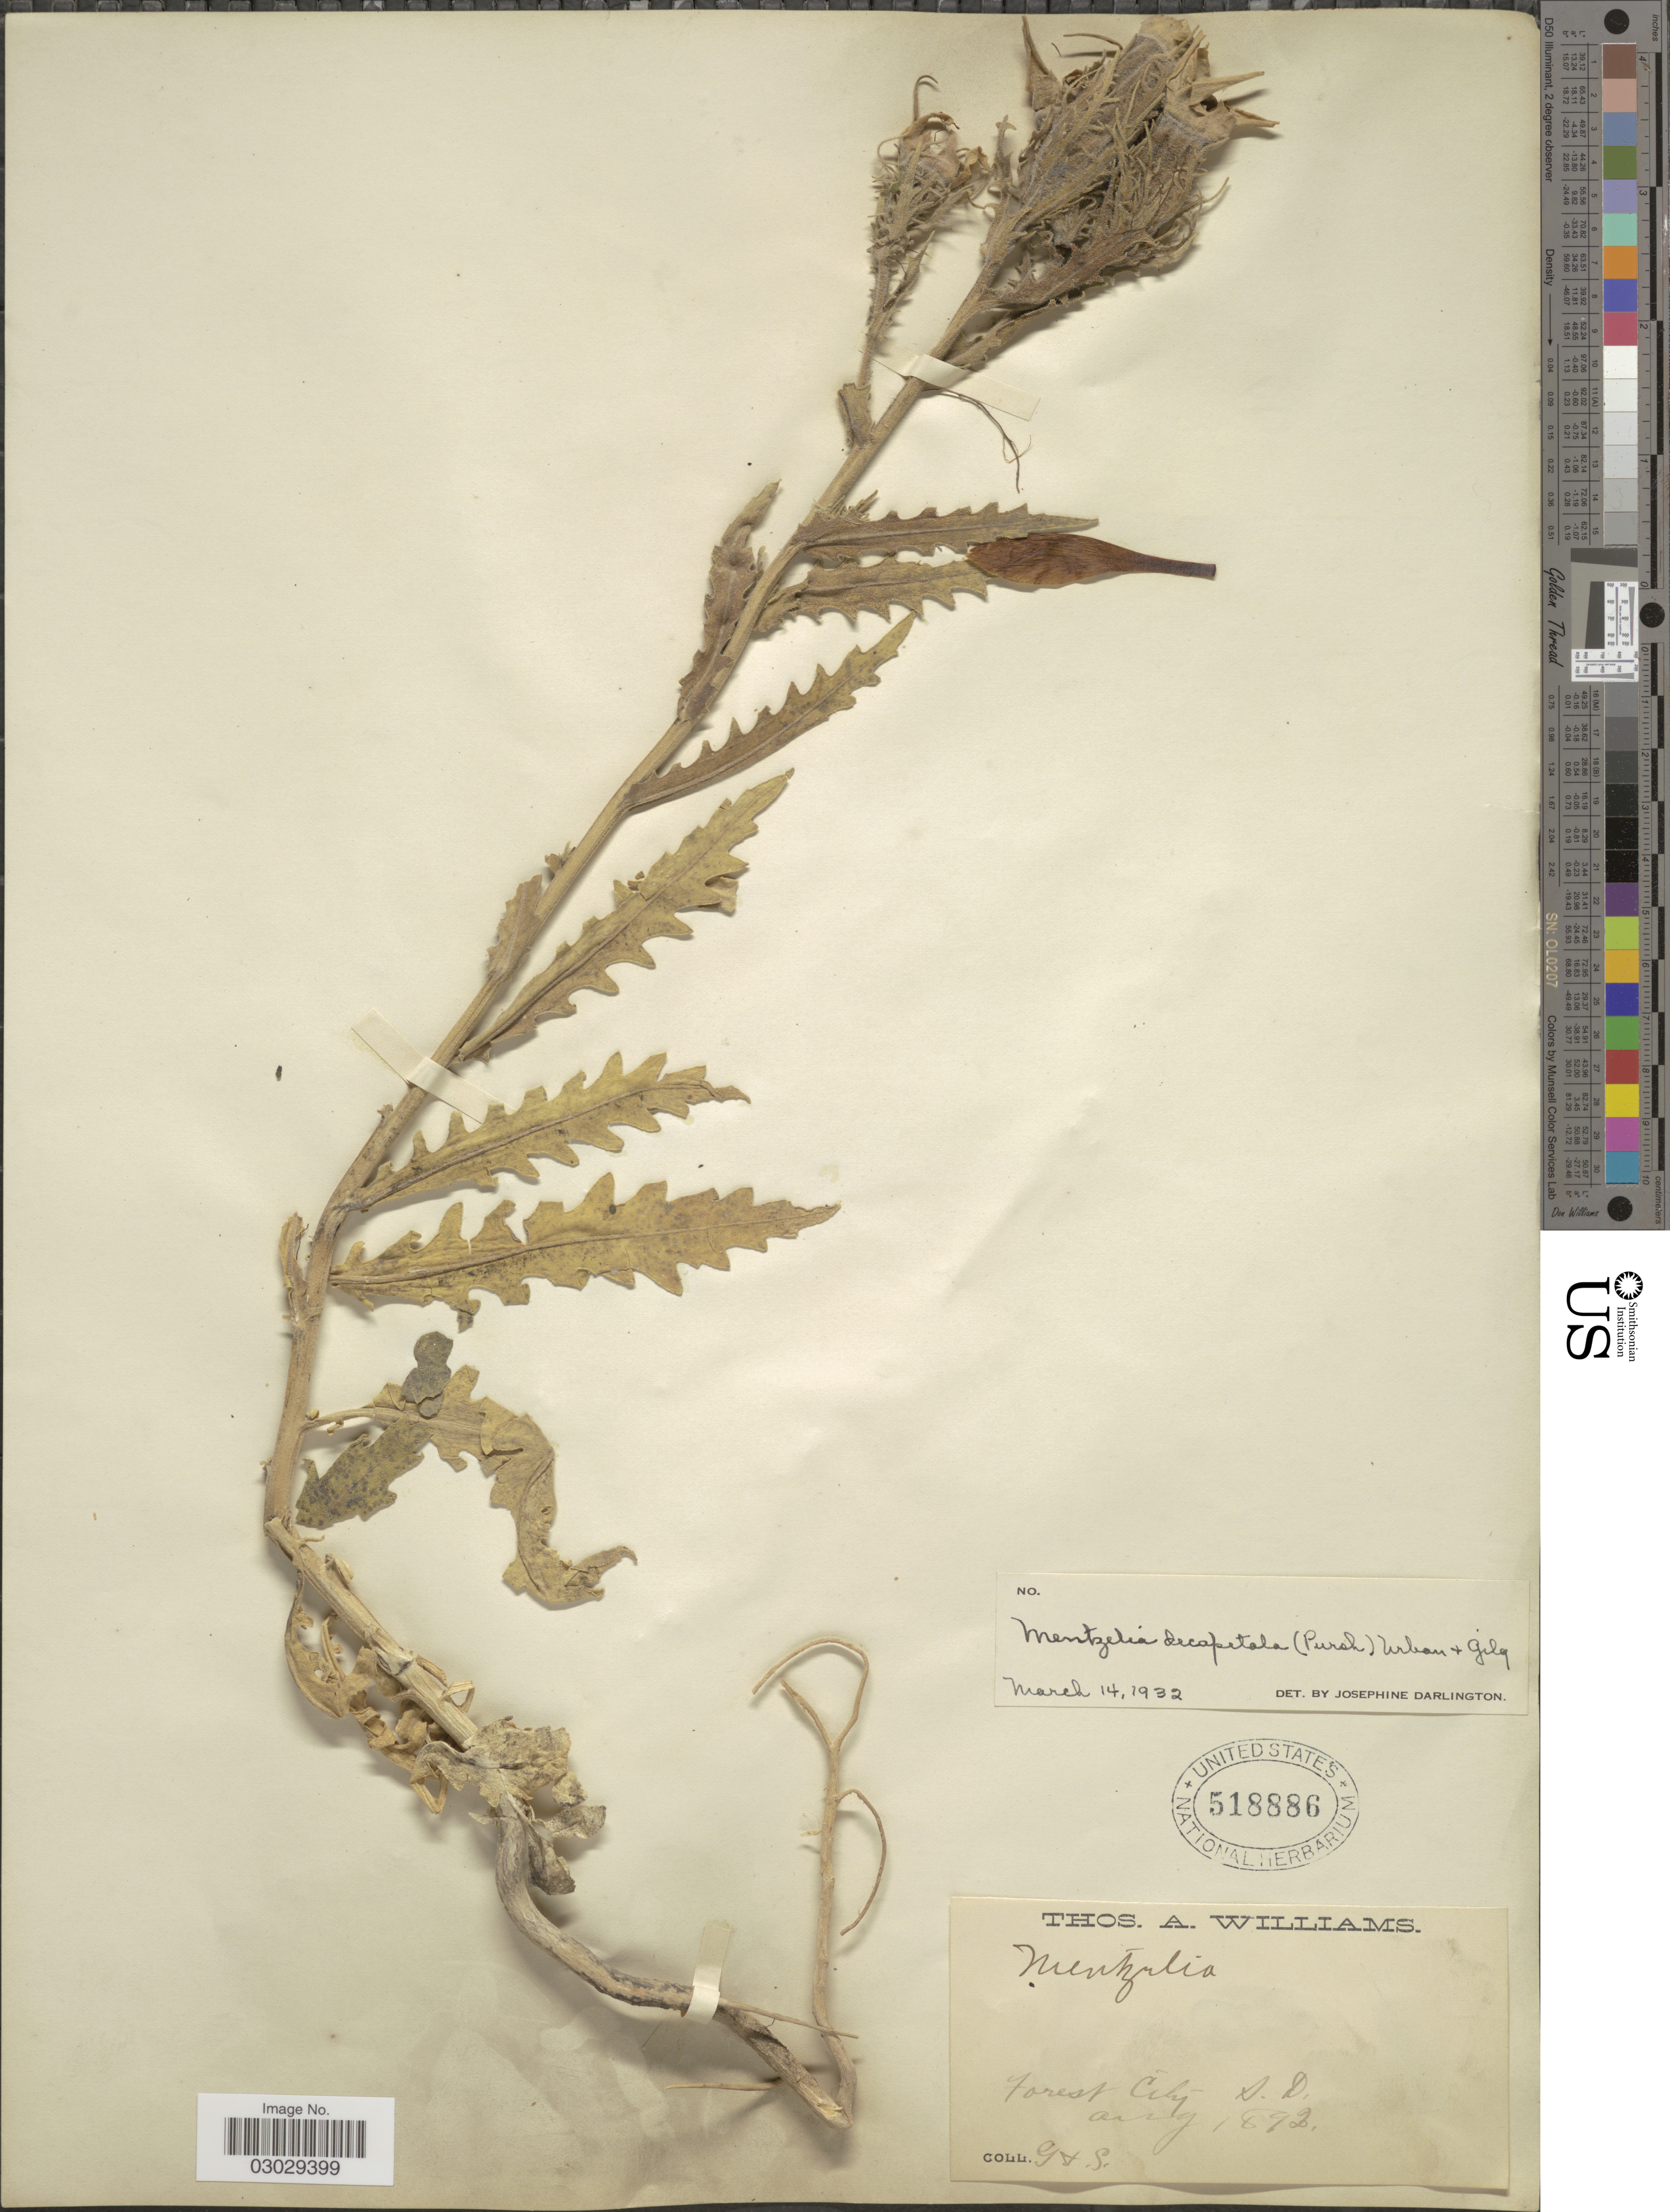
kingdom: Plantae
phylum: Tracheophyta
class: Magnoliopsida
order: Cornales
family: Loasaceae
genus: Mentzelia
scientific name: Mentzelia decapetala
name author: (Sims) Urb.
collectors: T. A. Williams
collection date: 1892-08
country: United States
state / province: South Dakota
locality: Forest City.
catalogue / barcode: US 518886